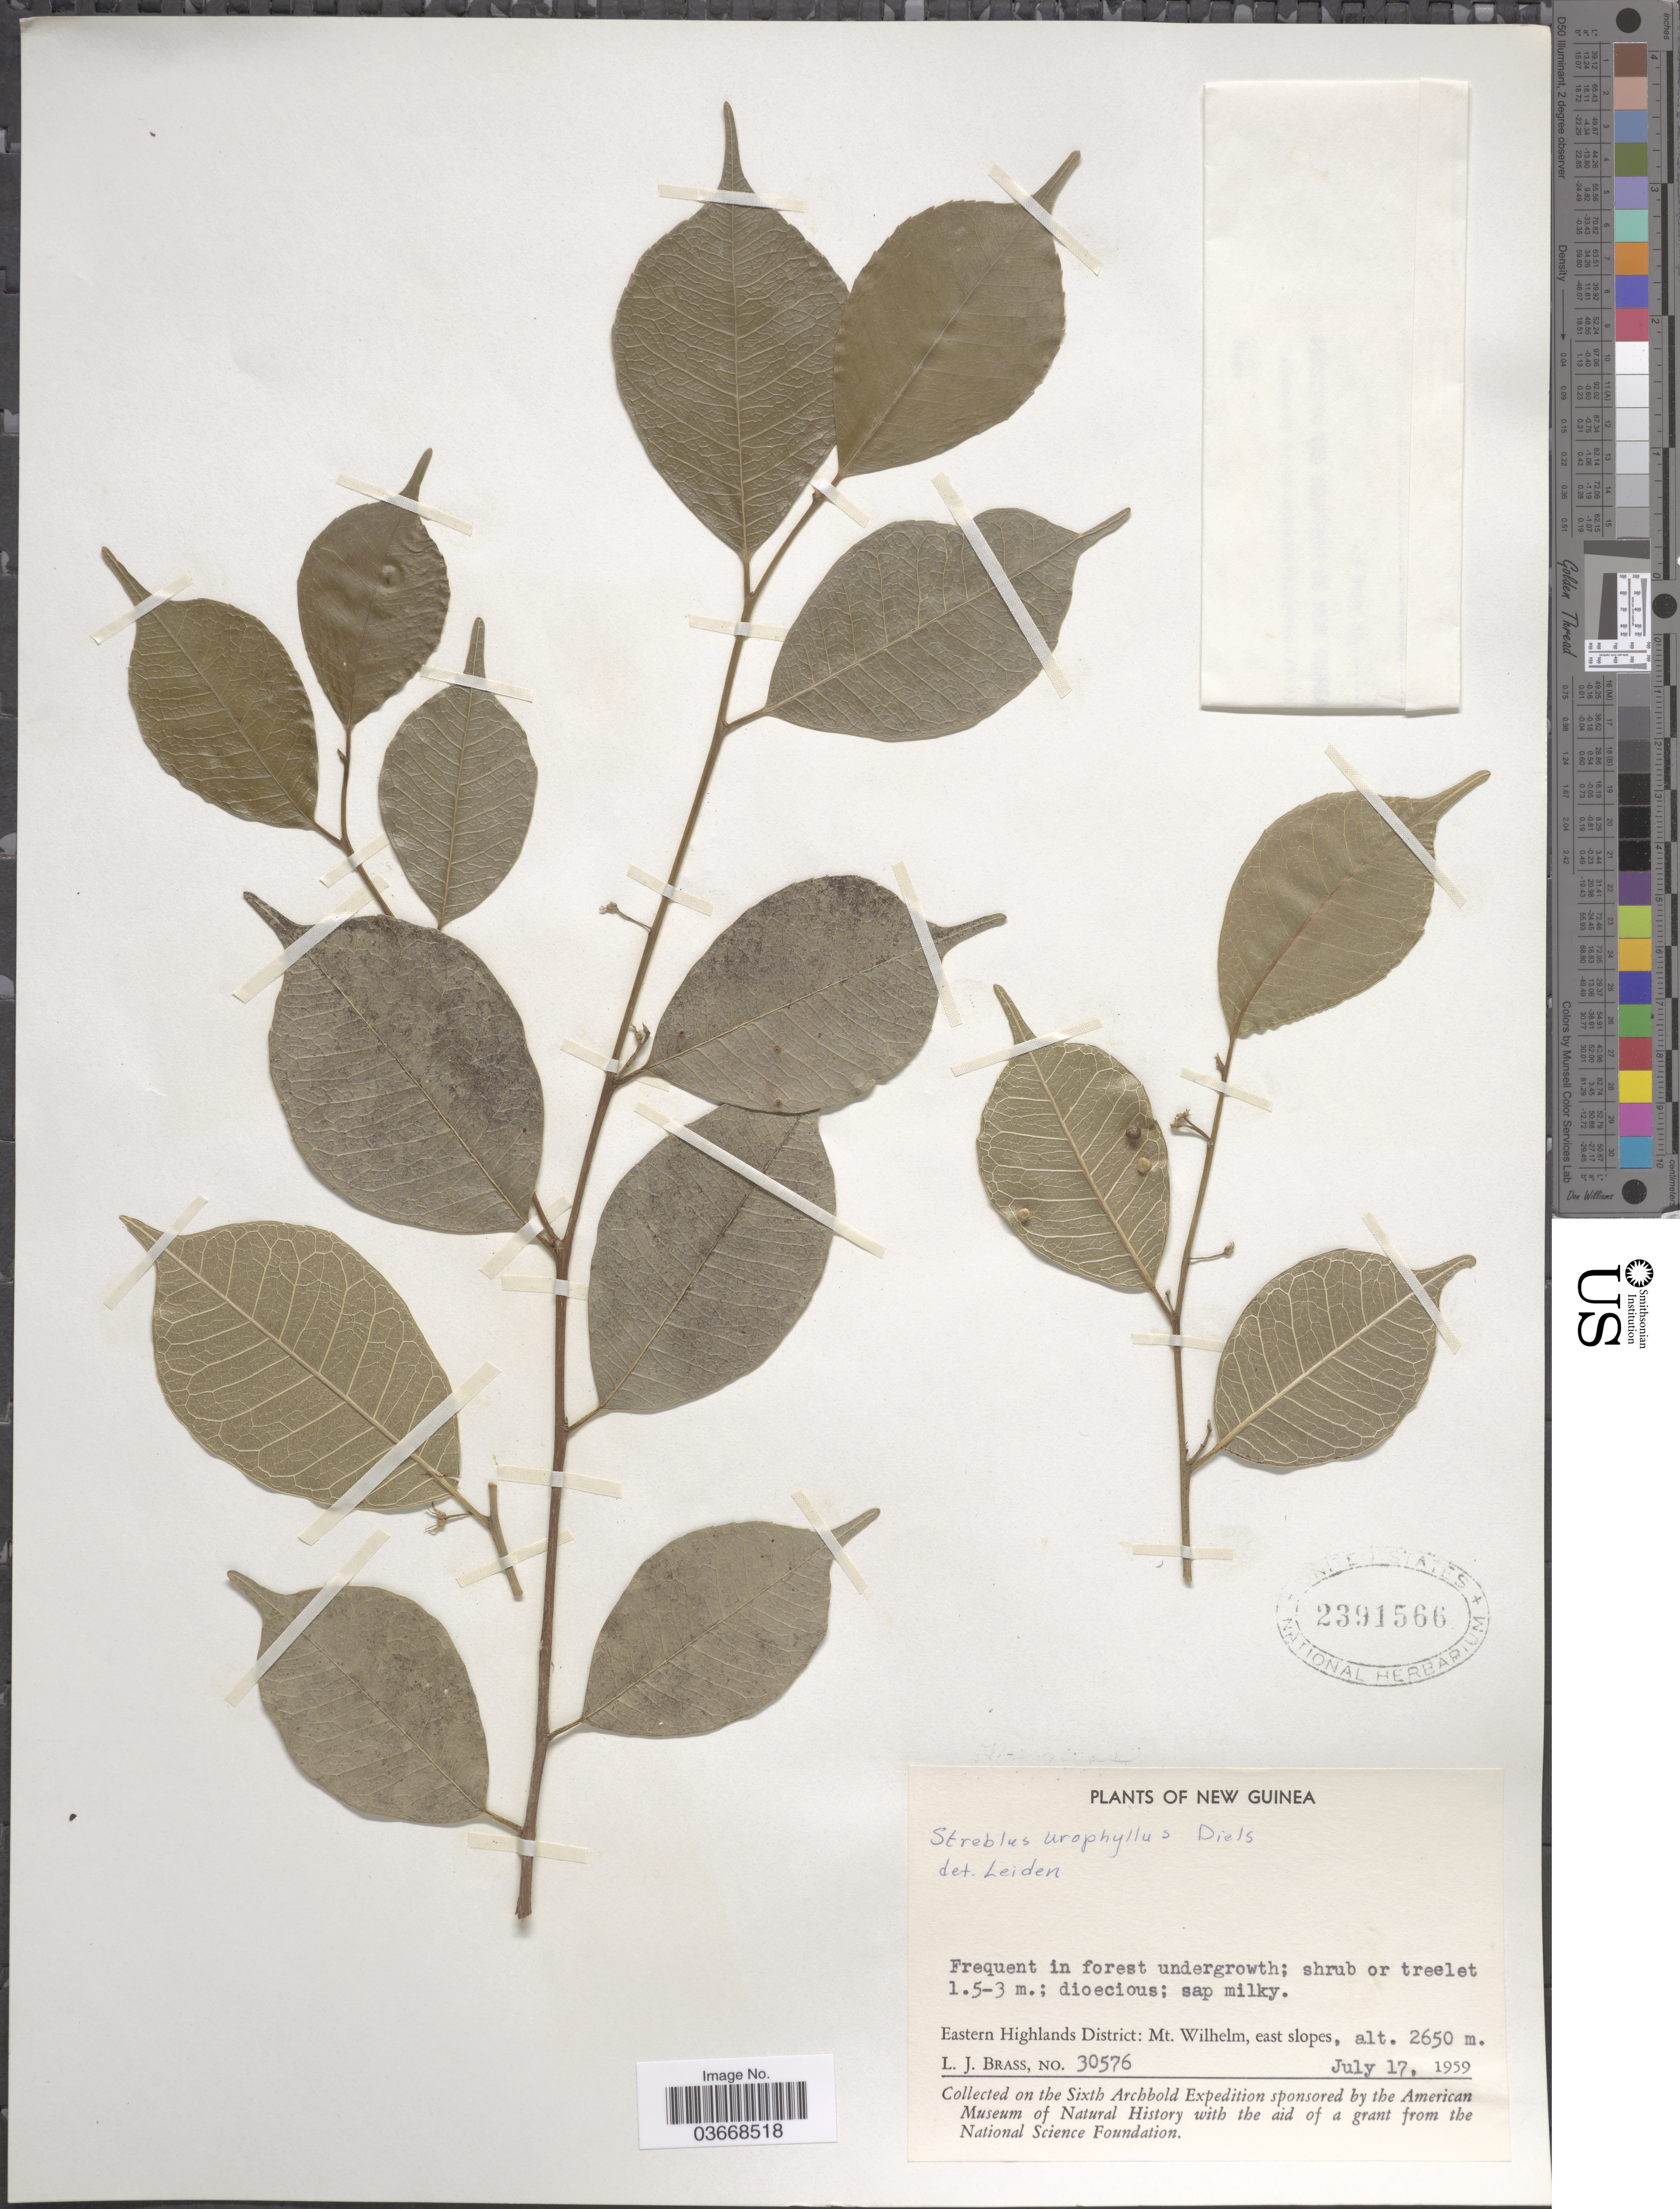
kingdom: Plantae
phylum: Tracheophyta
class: Magnoliopsida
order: Rosales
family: Moraceae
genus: Paratrophis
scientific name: Paratrophis glabra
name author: (Merr.) Steenis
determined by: Wagner, W. L., (BOT), Smithsonian Institution - National Museum of Natural History (UNITED STATES)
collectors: L. J. Brass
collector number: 30576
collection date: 1959-07-17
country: Papua New Guinea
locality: New Guinea. Eastern Highlands District: Mt. Wilhelm, east slopes.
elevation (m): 2650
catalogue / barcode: US 2391566